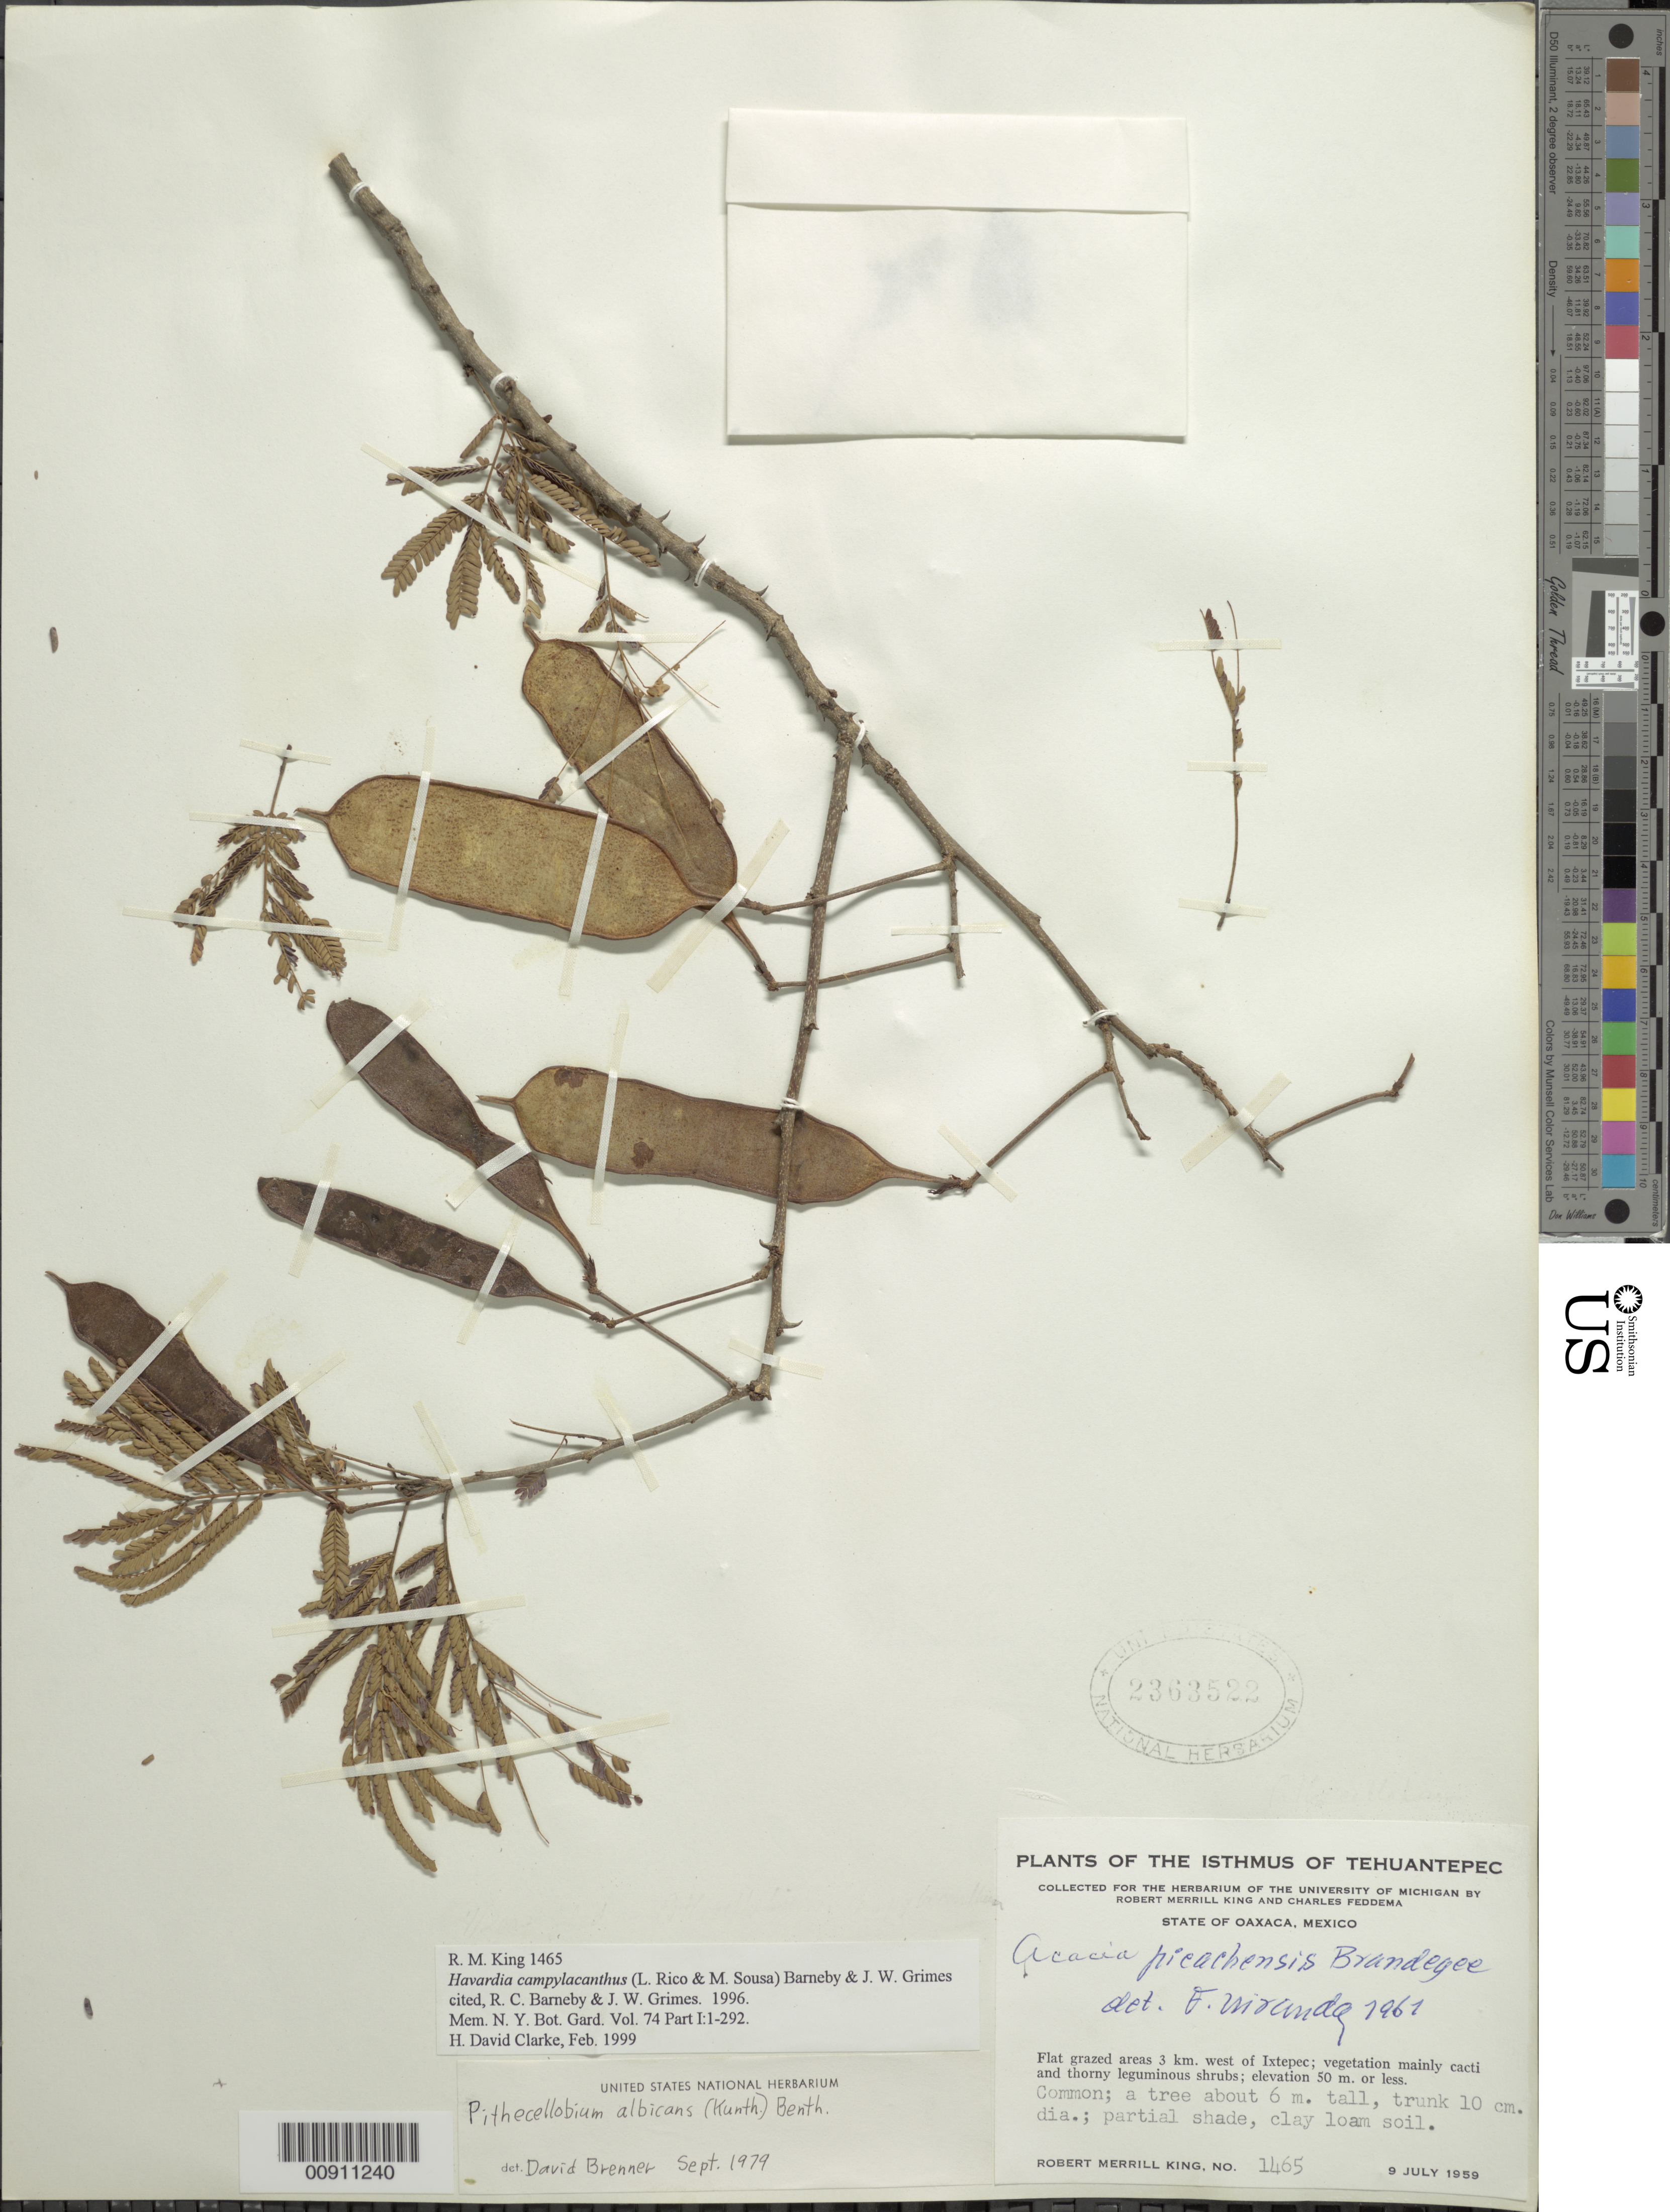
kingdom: Plantae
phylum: Tracheophyta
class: Magnoliopsida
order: Fabales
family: Fabaceae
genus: Gretheria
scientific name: Gretheria campylacantha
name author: (L. Rico & M. Sousa) Duno & Torke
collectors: R. M. King & C. Feddema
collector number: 1465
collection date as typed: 09 Jul 1959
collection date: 1959-07-09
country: Mexico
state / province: Oaxaca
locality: Flat grazed areas 3 km. west of Ixtepec.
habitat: Partial shade, clay loam soil. Vegetation mainly cacti and thorny leguminous shrubs.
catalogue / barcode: US 2363522